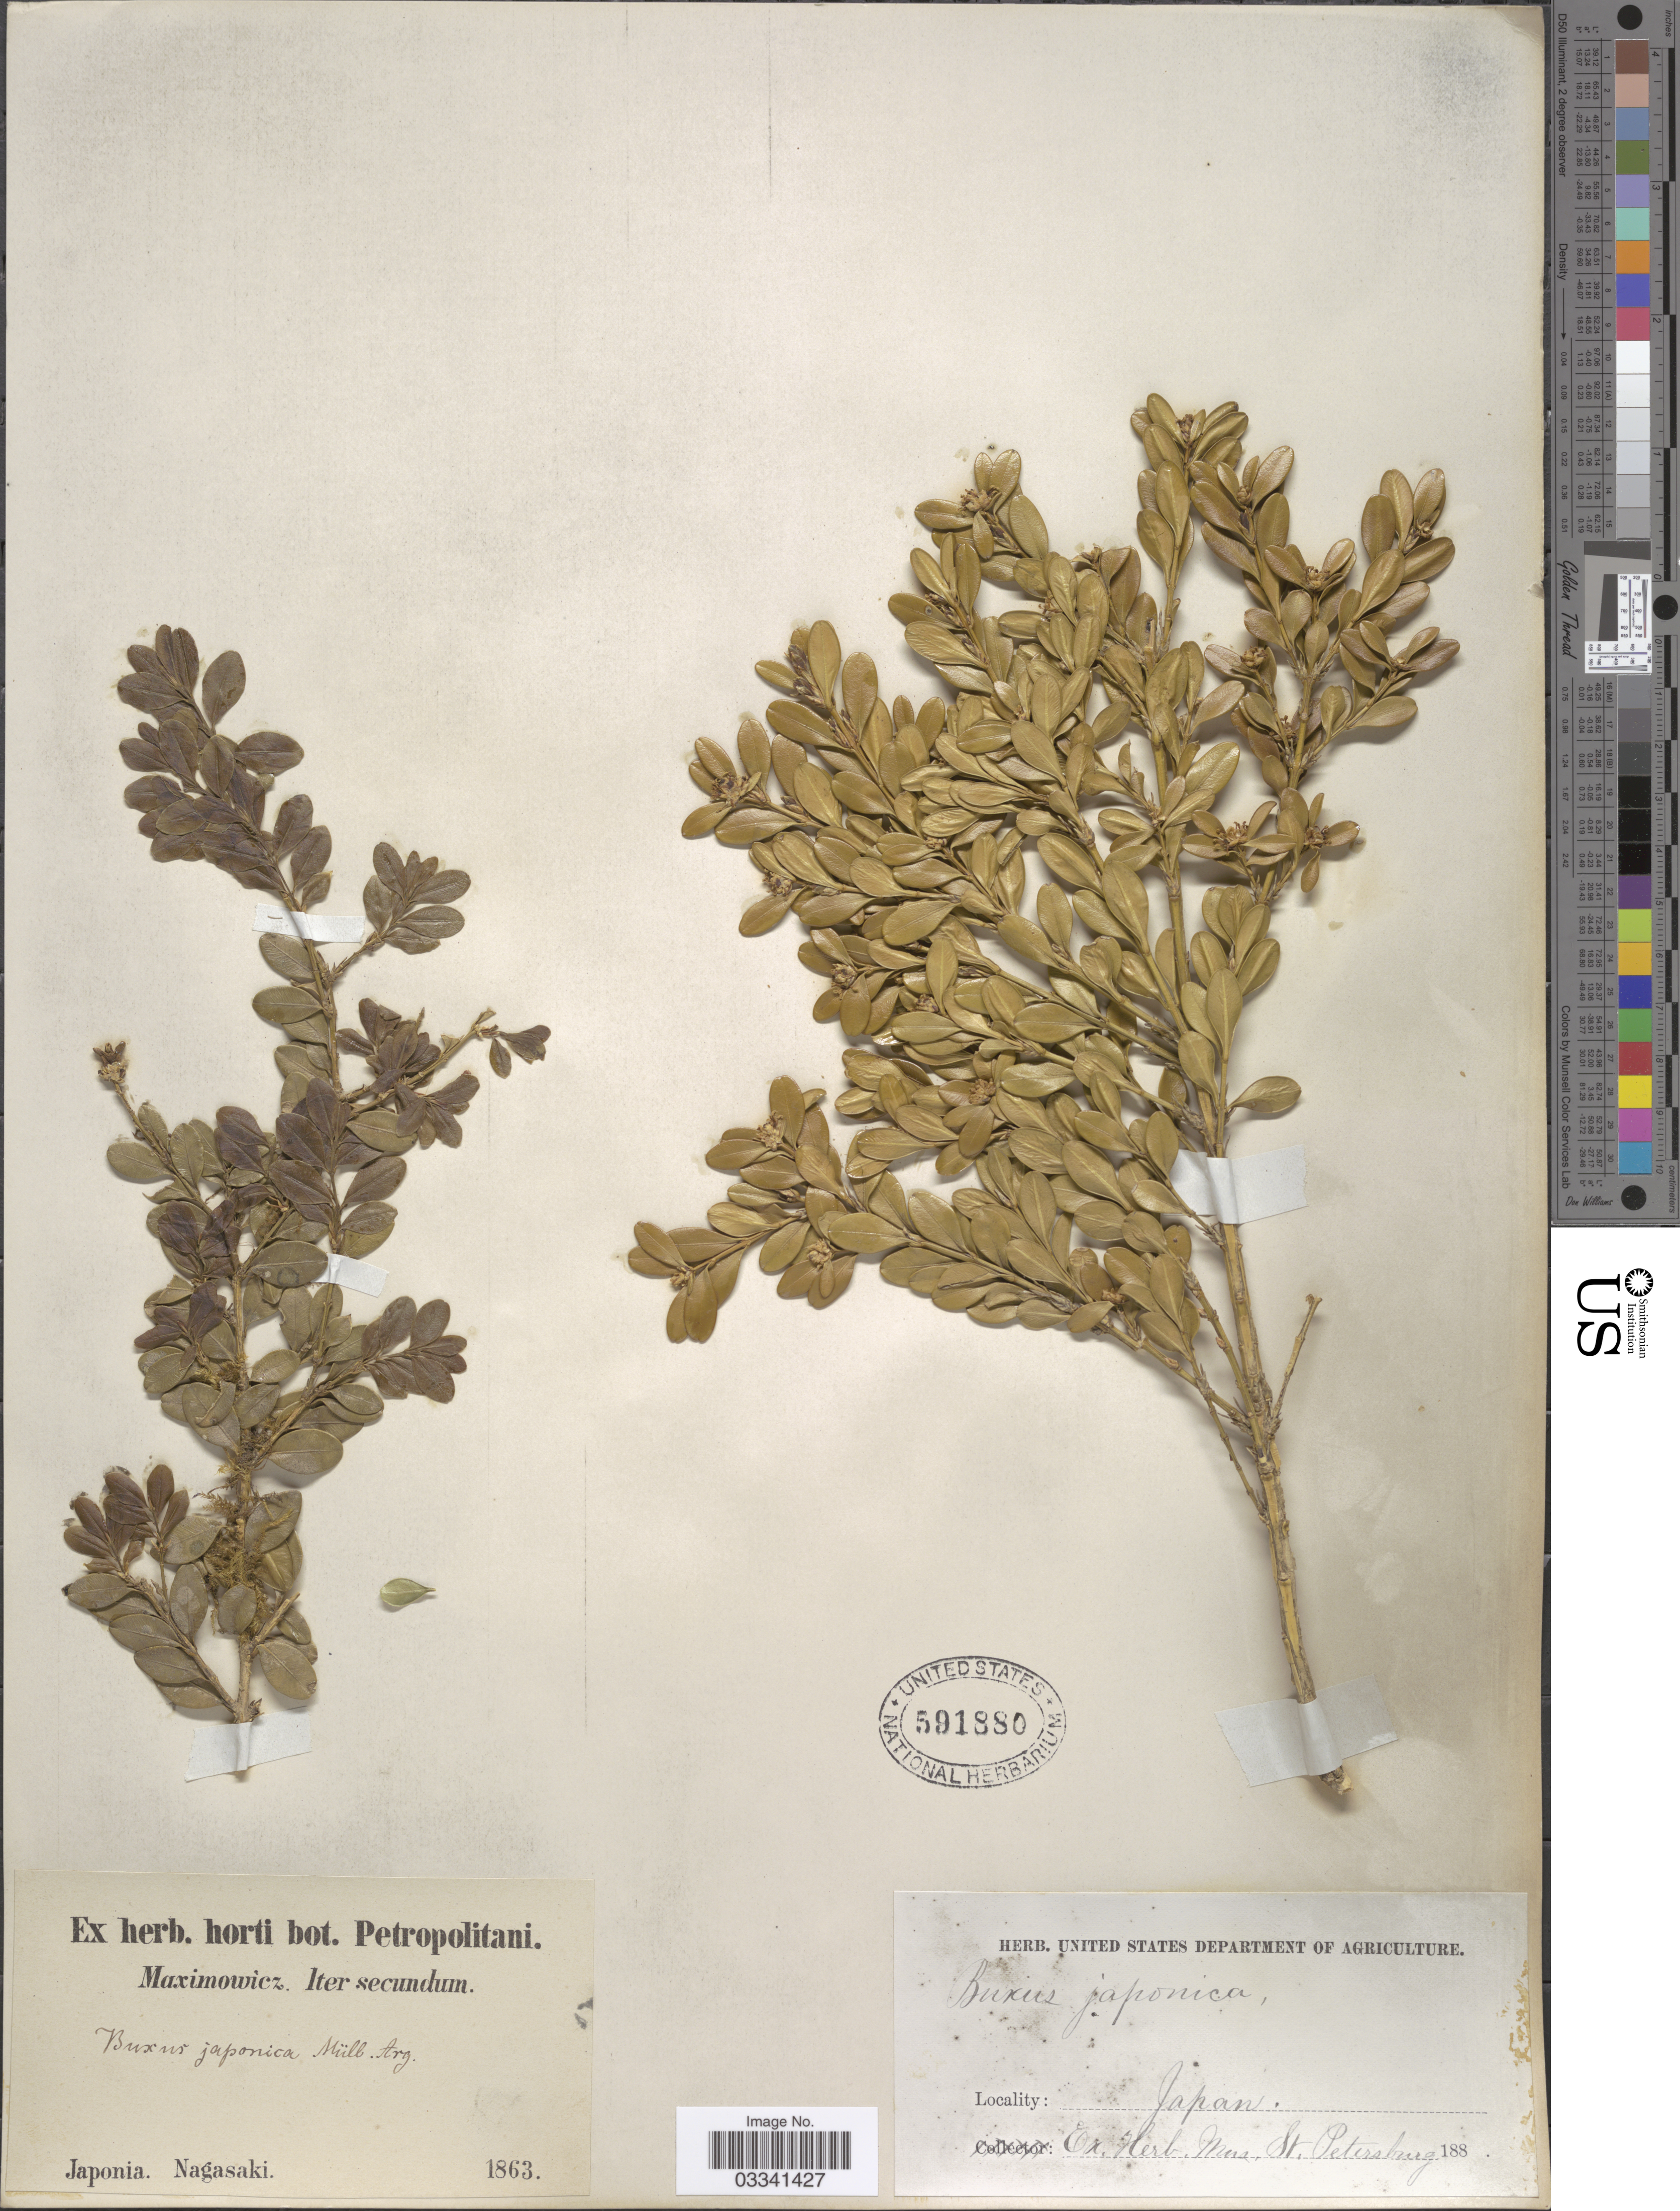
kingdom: Plantae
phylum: Tracheophyta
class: Magnoliopsida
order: Buxales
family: Buxaceae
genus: Buxus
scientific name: Buxus microphylla var. japonica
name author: (Müll. Arg.) Rehder & E.H. Wilson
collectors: Maximowicz, --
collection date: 1863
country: Japan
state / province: Nagasaki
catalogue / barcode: US 591880